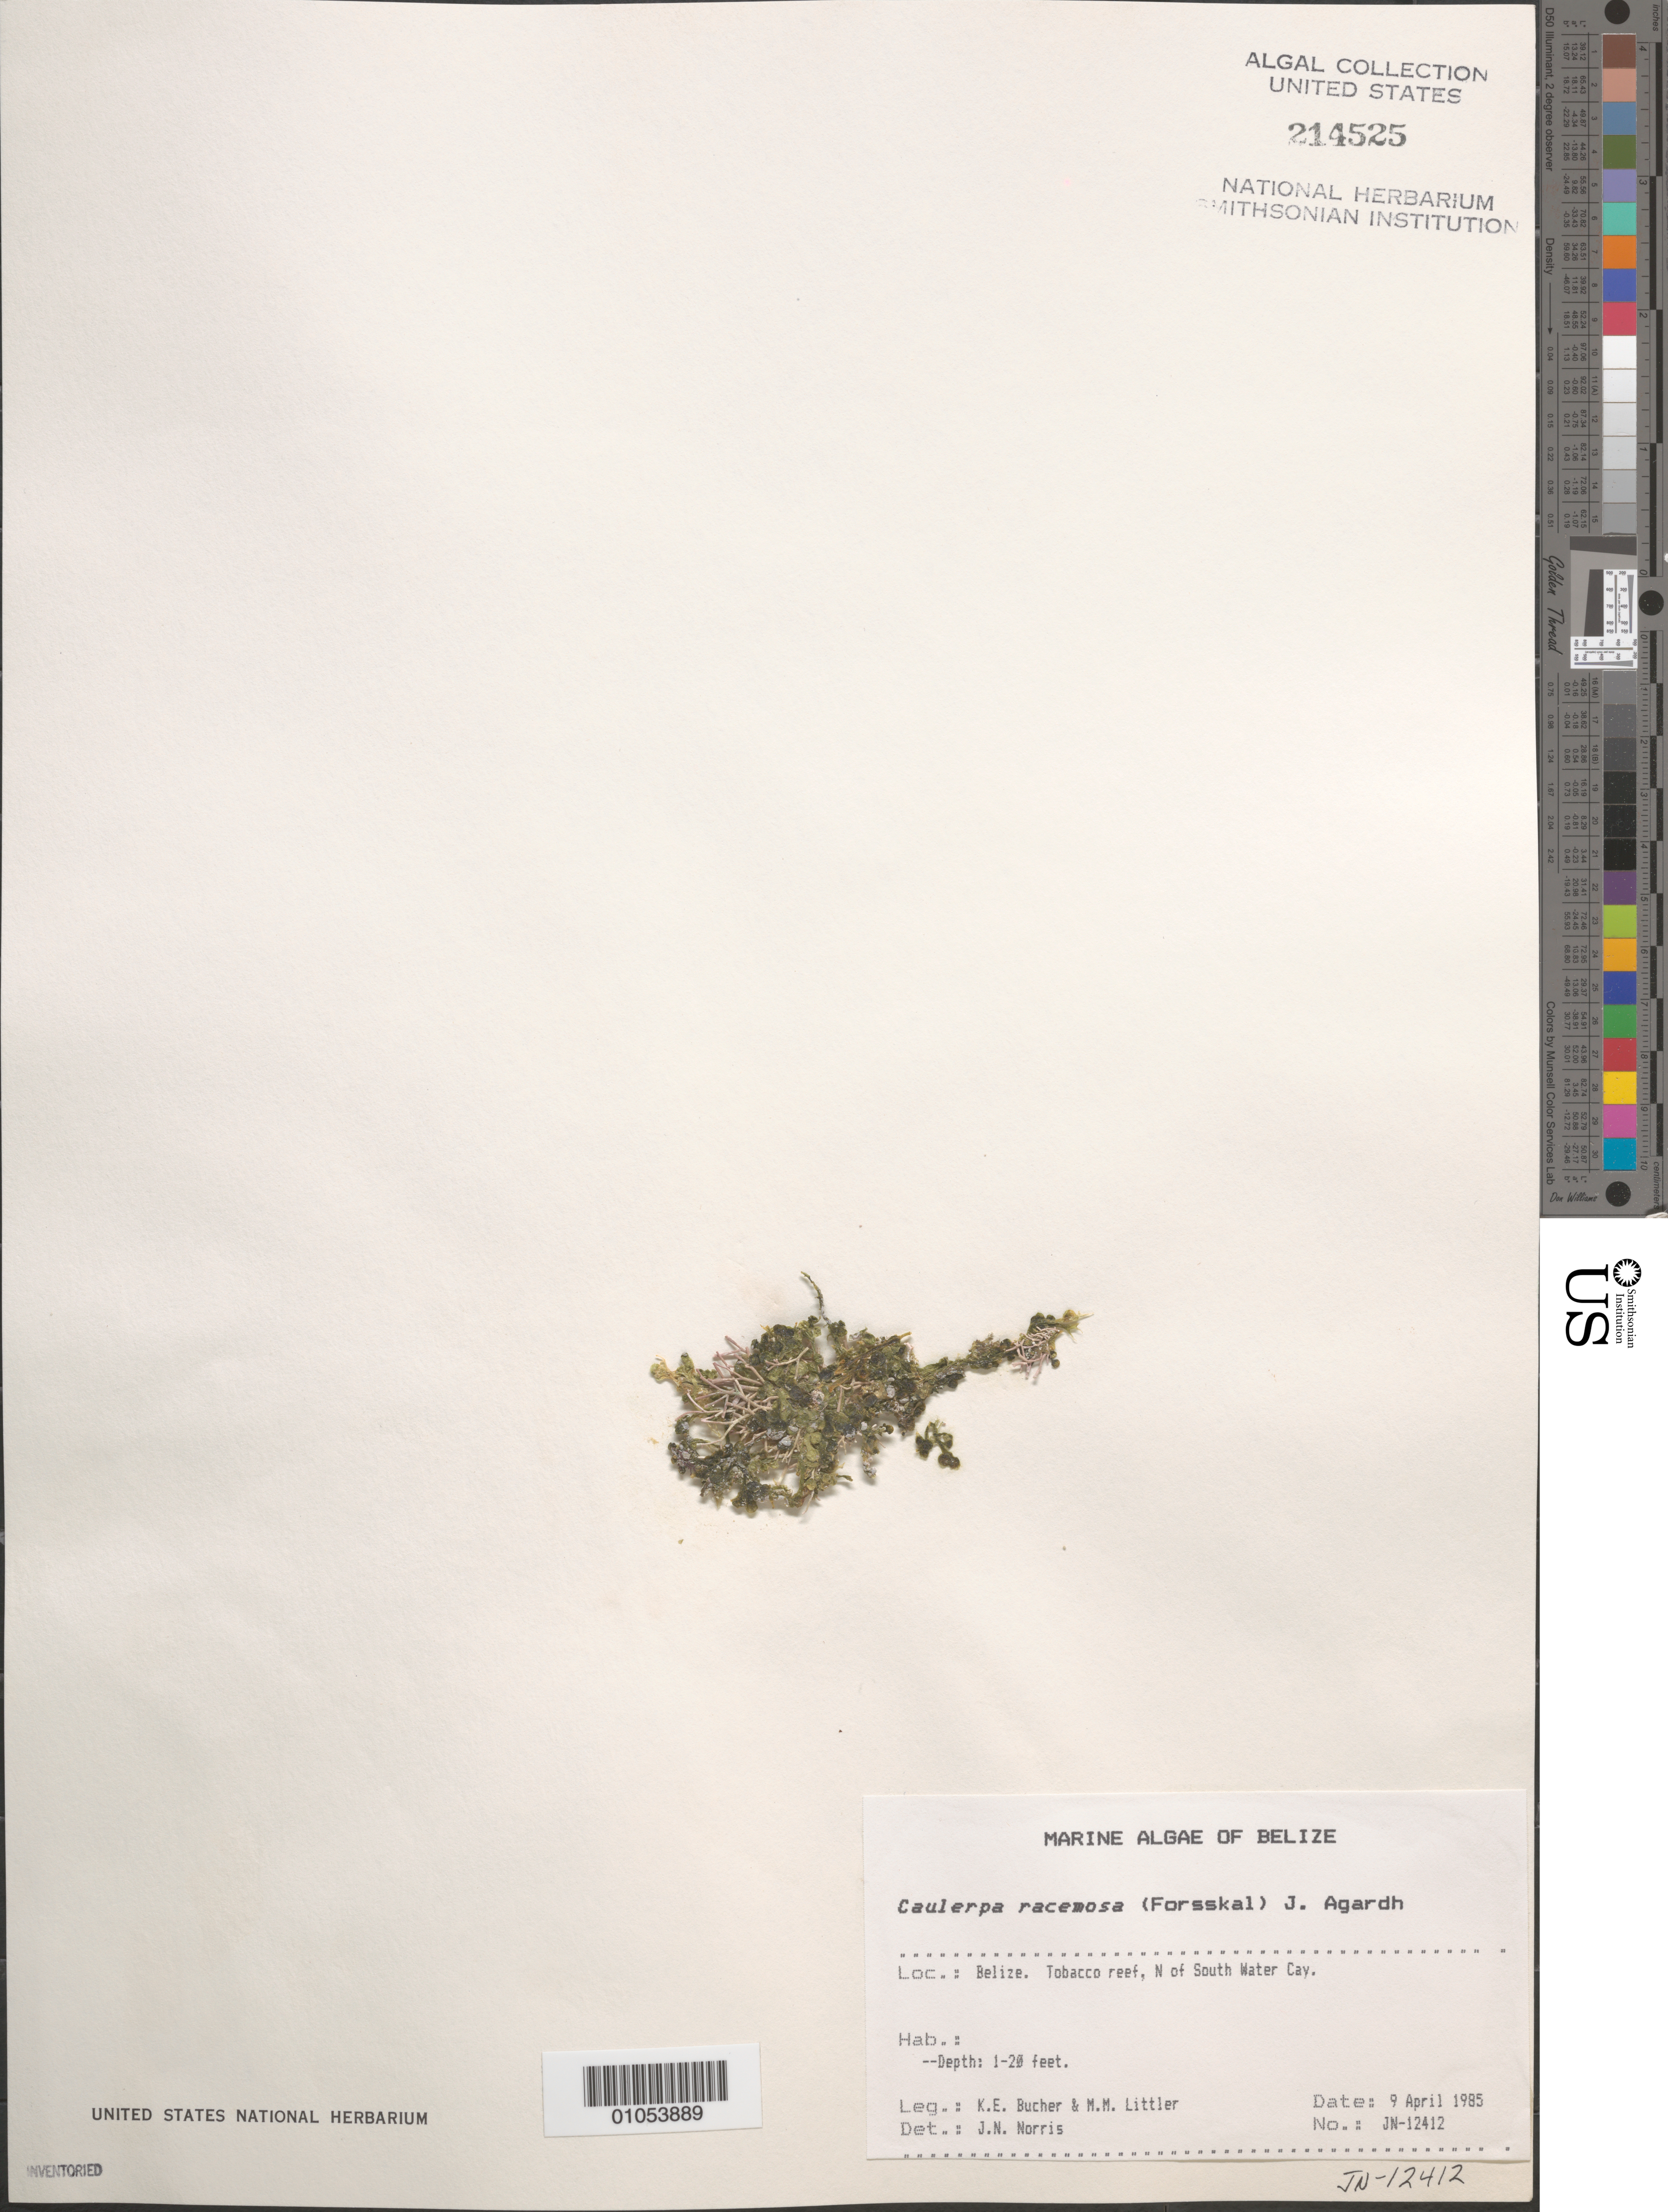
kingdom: Plantae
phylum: Chlorophyta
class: Ulvophyceae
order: Bryopsidales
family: Caulerpaceae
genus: Caulerpa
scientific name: Caulerpa racemosa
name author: (Forssk.) J. Agardh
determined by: Norris, James N.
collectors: K. E. Bucher & M. M. Littler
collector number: JN-12412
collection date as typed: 09 Apr 1985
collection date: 1985-04-09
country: Belize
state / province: Stann Creek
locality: Tobacco Reef, north of South Water Cay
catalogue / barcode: US 214525